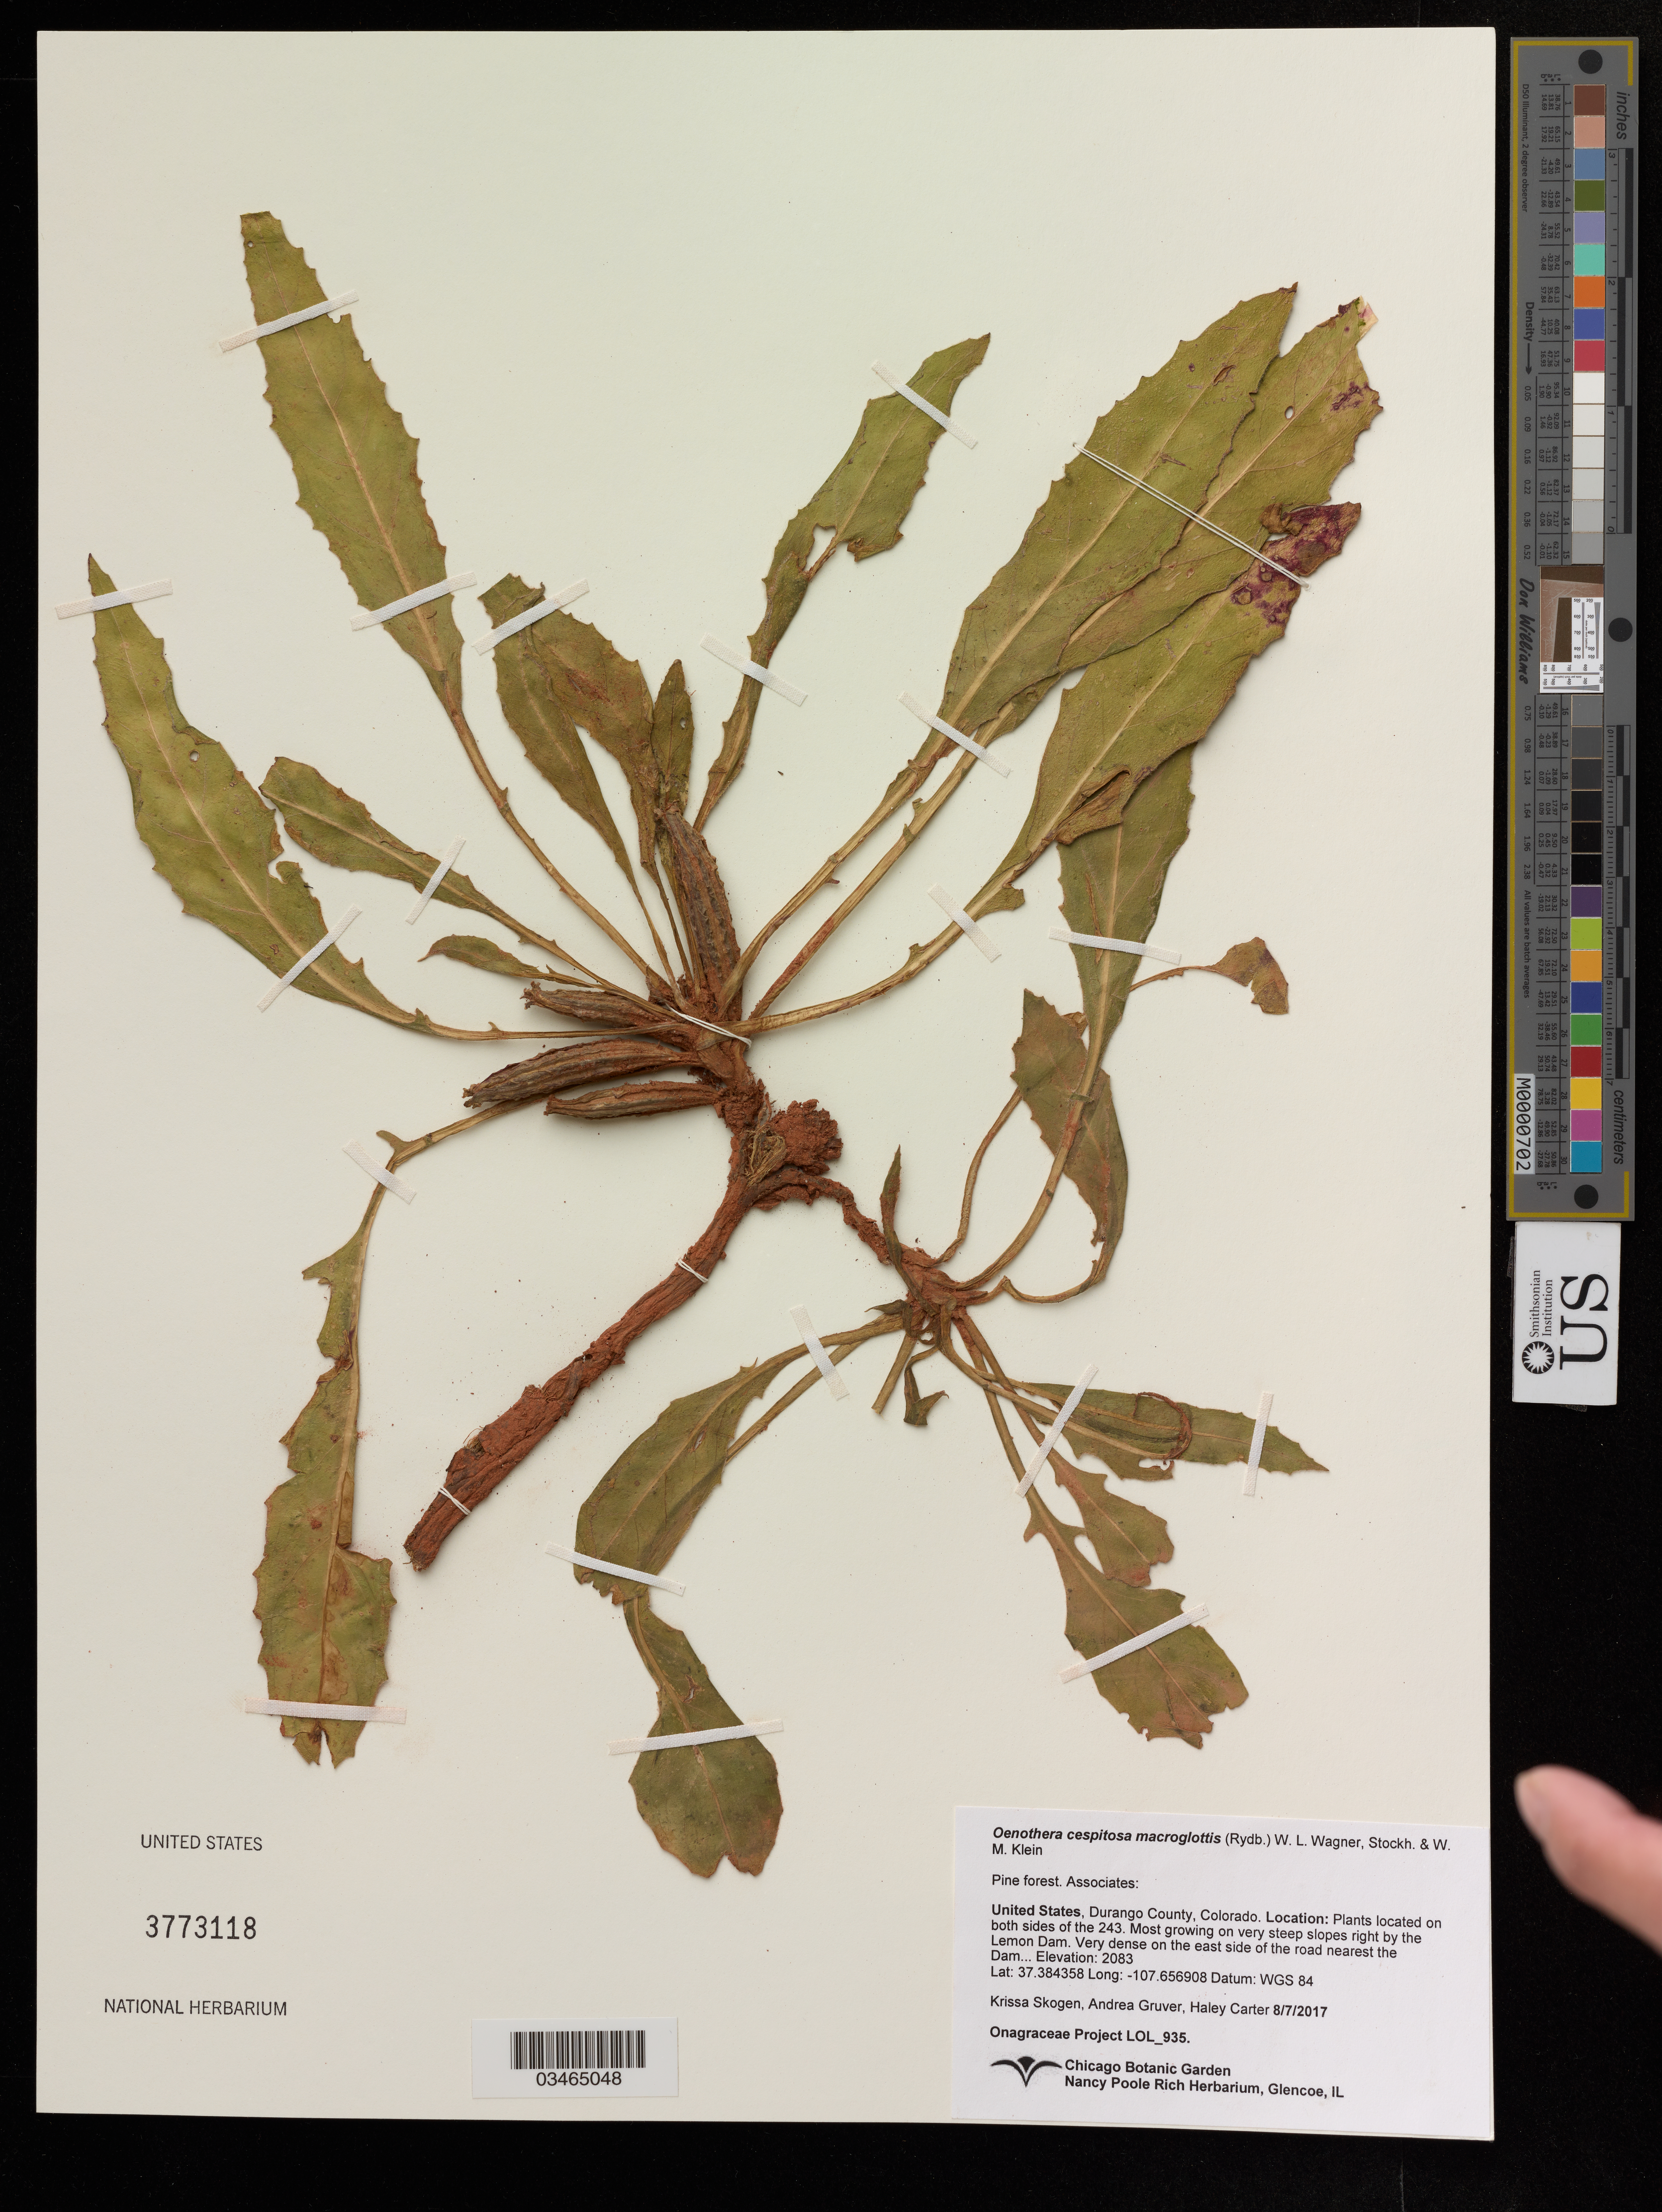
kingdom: Plantae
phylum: Tracheophyta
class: Magnoliopsida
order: Myrtales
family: Onagraceae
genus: Oenothera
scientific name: Oenothera cespitosa subsp. macroglottis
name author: (Rydb.) W.L. Wagner et al.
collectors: K. Skogen & A. Gruver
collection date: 2017-08-07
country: United States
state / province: Colorado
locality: Durango County. Plants located on both sides of the 243. Most growing on very steep slopes right by the Lemon Dam. Verdy dense on the east side of the road nearest the Dam.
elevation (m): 2083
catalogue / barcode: US 3773118